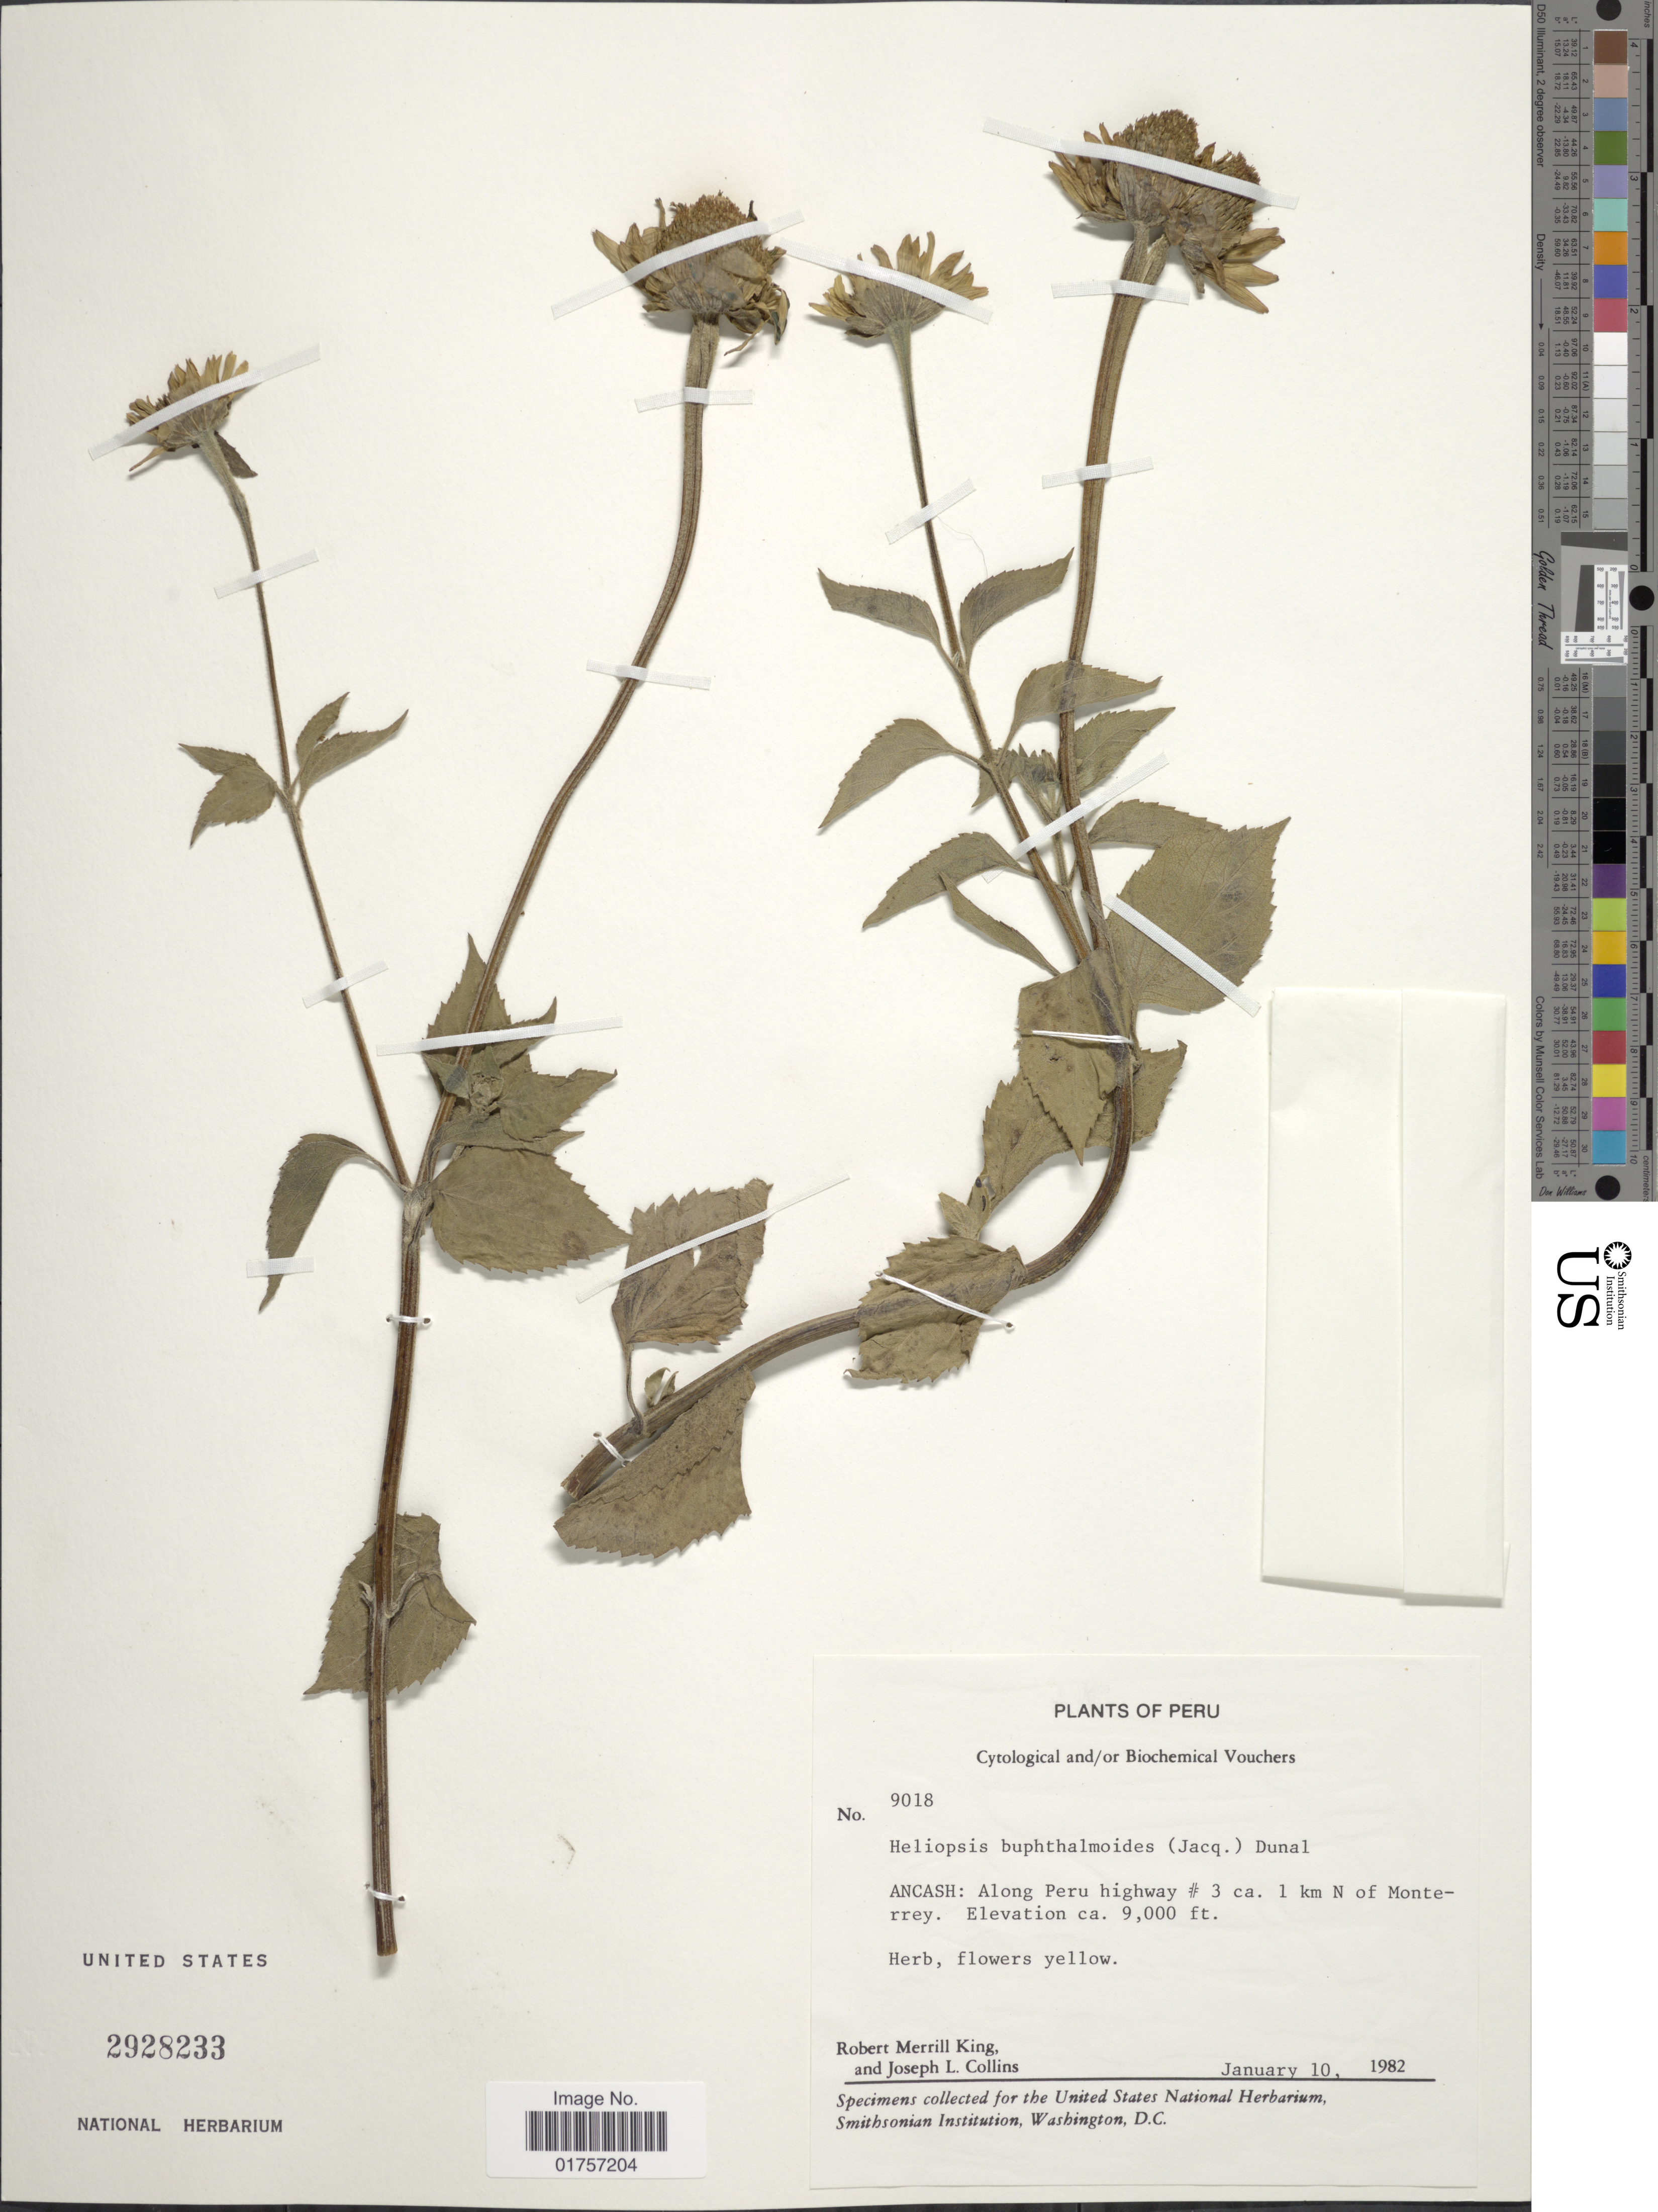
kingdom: Plantae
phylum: Tracheophyta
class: Magnoliopsida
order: Asterales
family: Asteraceae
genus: Heliopsis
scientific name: Heliopsis buphthalmoides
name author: (Jacq.) Dunal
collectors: R. M. King & J. L. Collins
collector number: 9018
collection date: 1982-01-10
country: Peru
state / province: Ancash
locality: Along Peru highway # 3 ca. 1 km N of Monterrey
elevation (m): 2743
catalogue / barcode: US 2928233